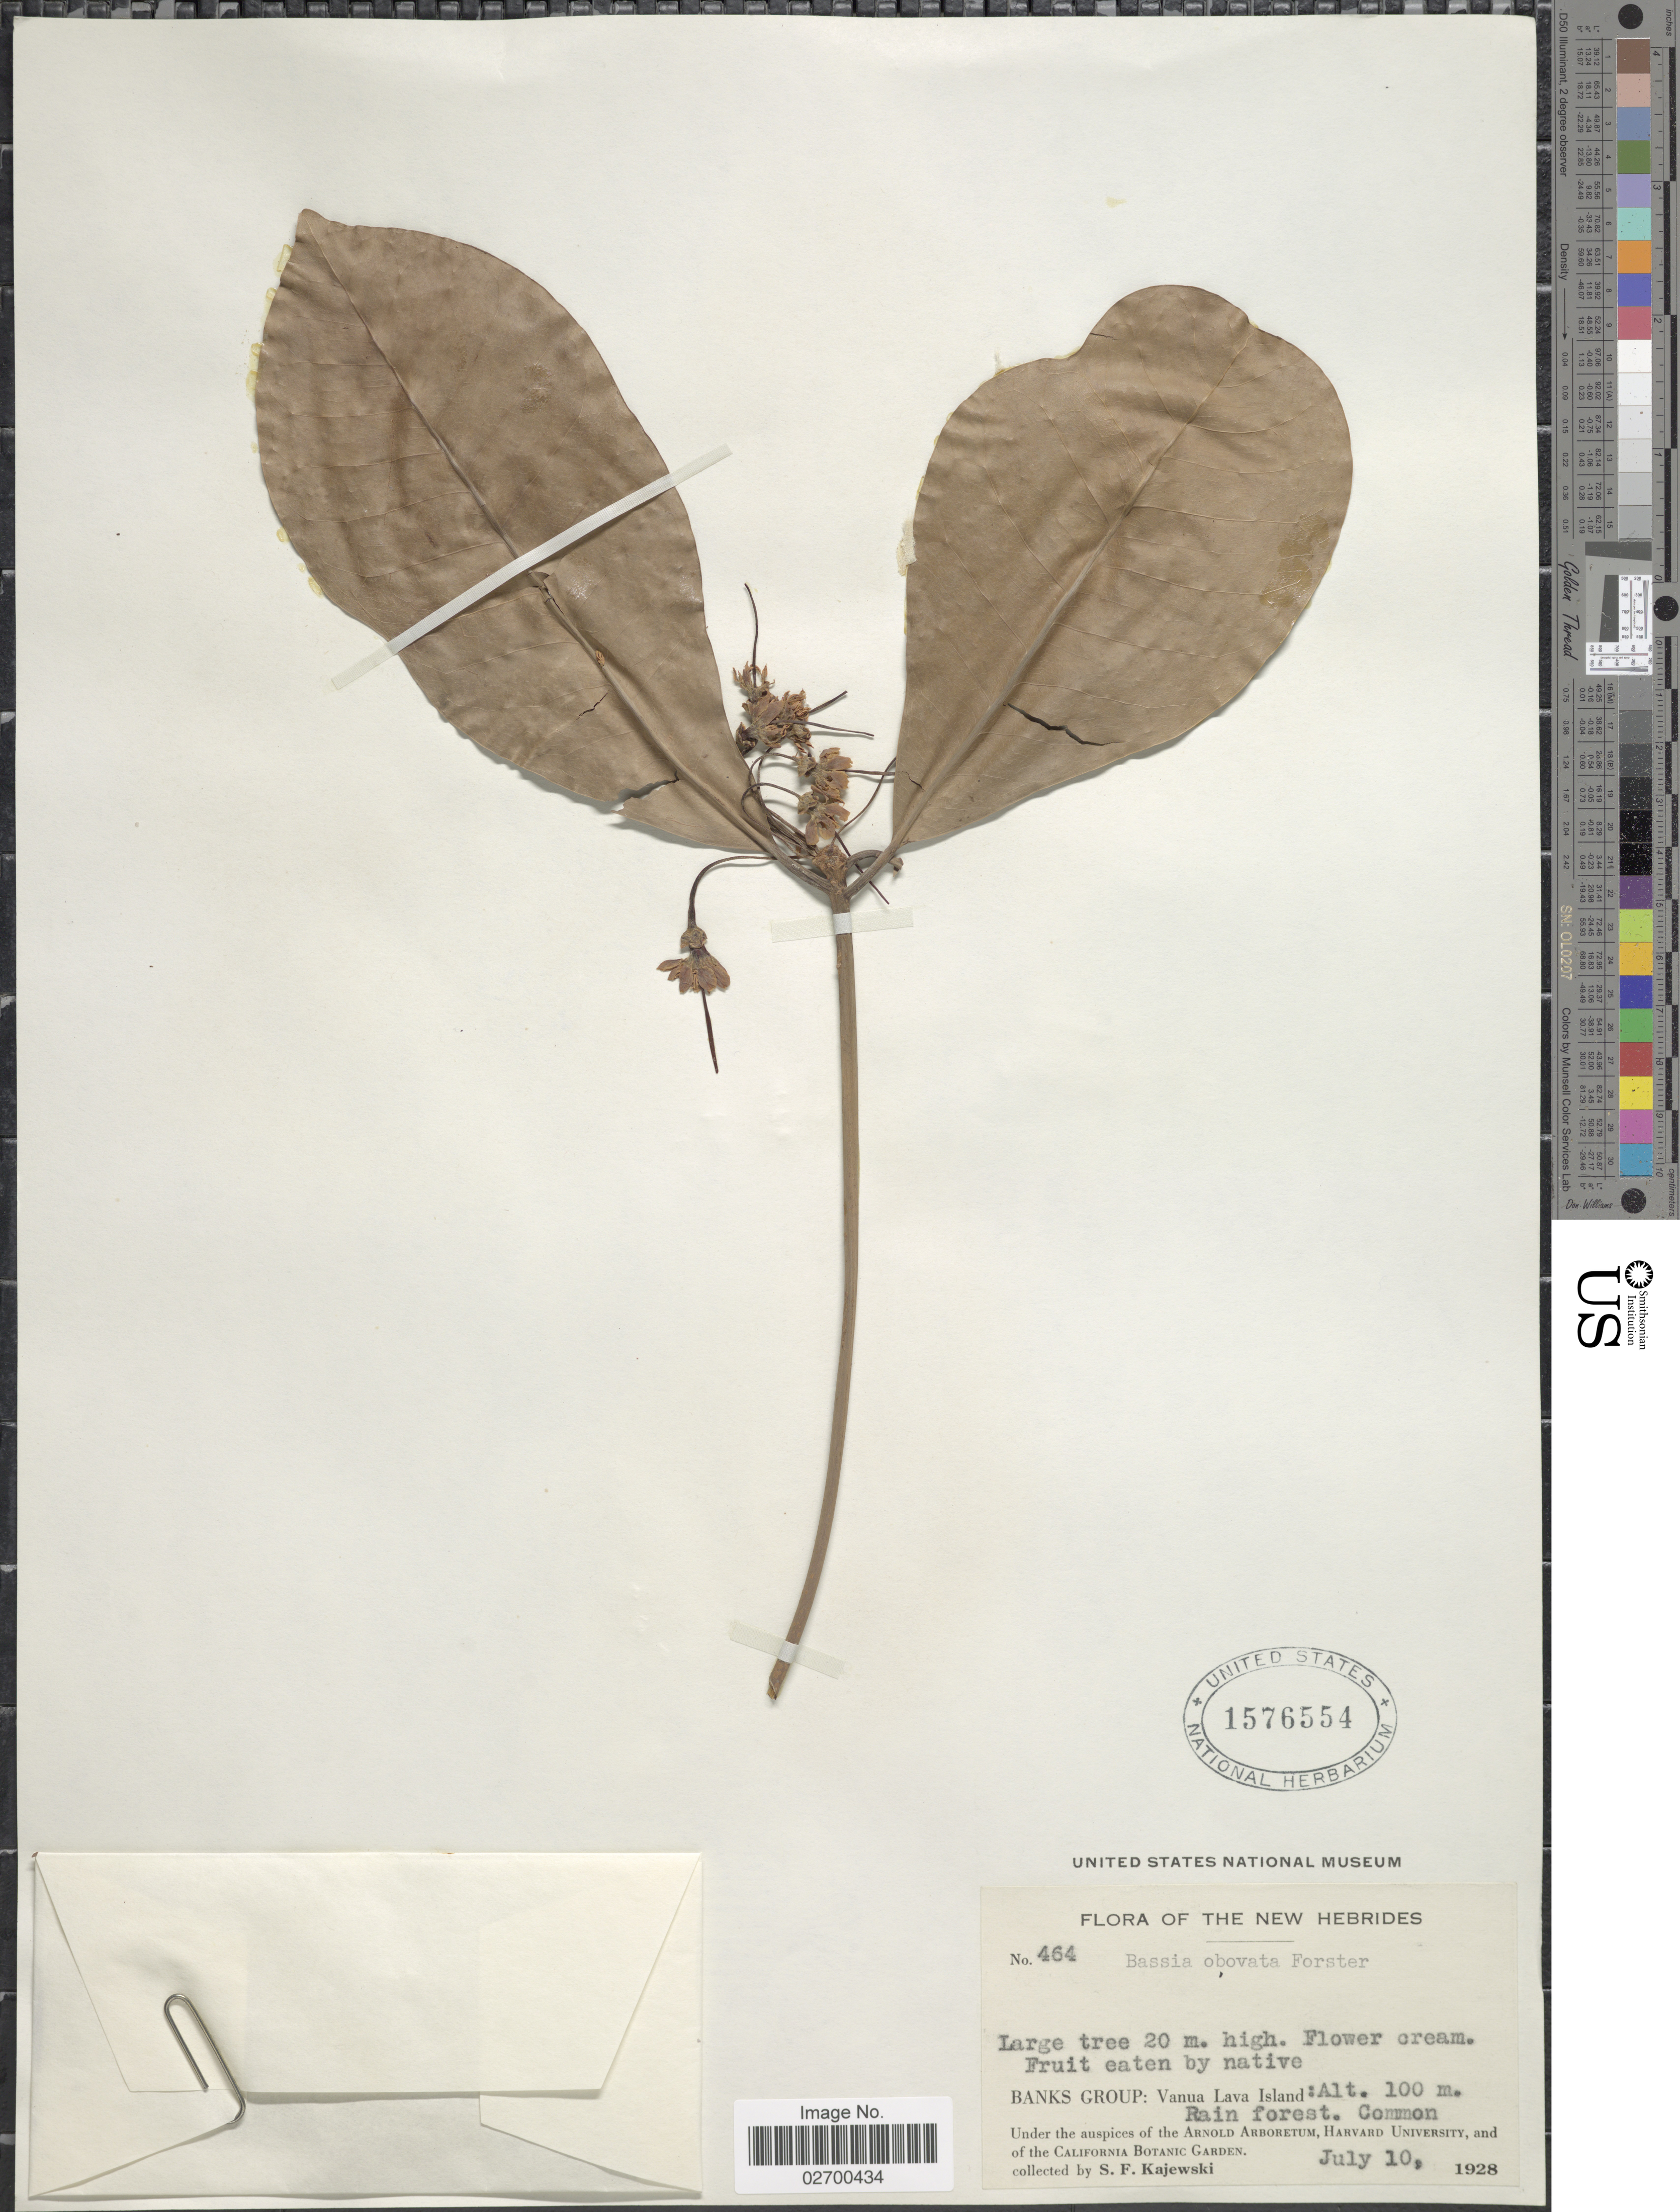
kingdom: Plantae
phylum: Tracheophyta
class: Magnoliopsida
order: Ericales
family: Sapotaceae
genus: Burckella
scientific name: Burckella obovata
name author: (G. Forst.) Pierre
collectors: S. Kajewski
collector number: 464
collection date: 1928-07-10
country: Vanuatu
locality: New Hebrides. Banks Group: Vanua Lava Island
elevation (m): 100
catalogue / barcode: US 1576554